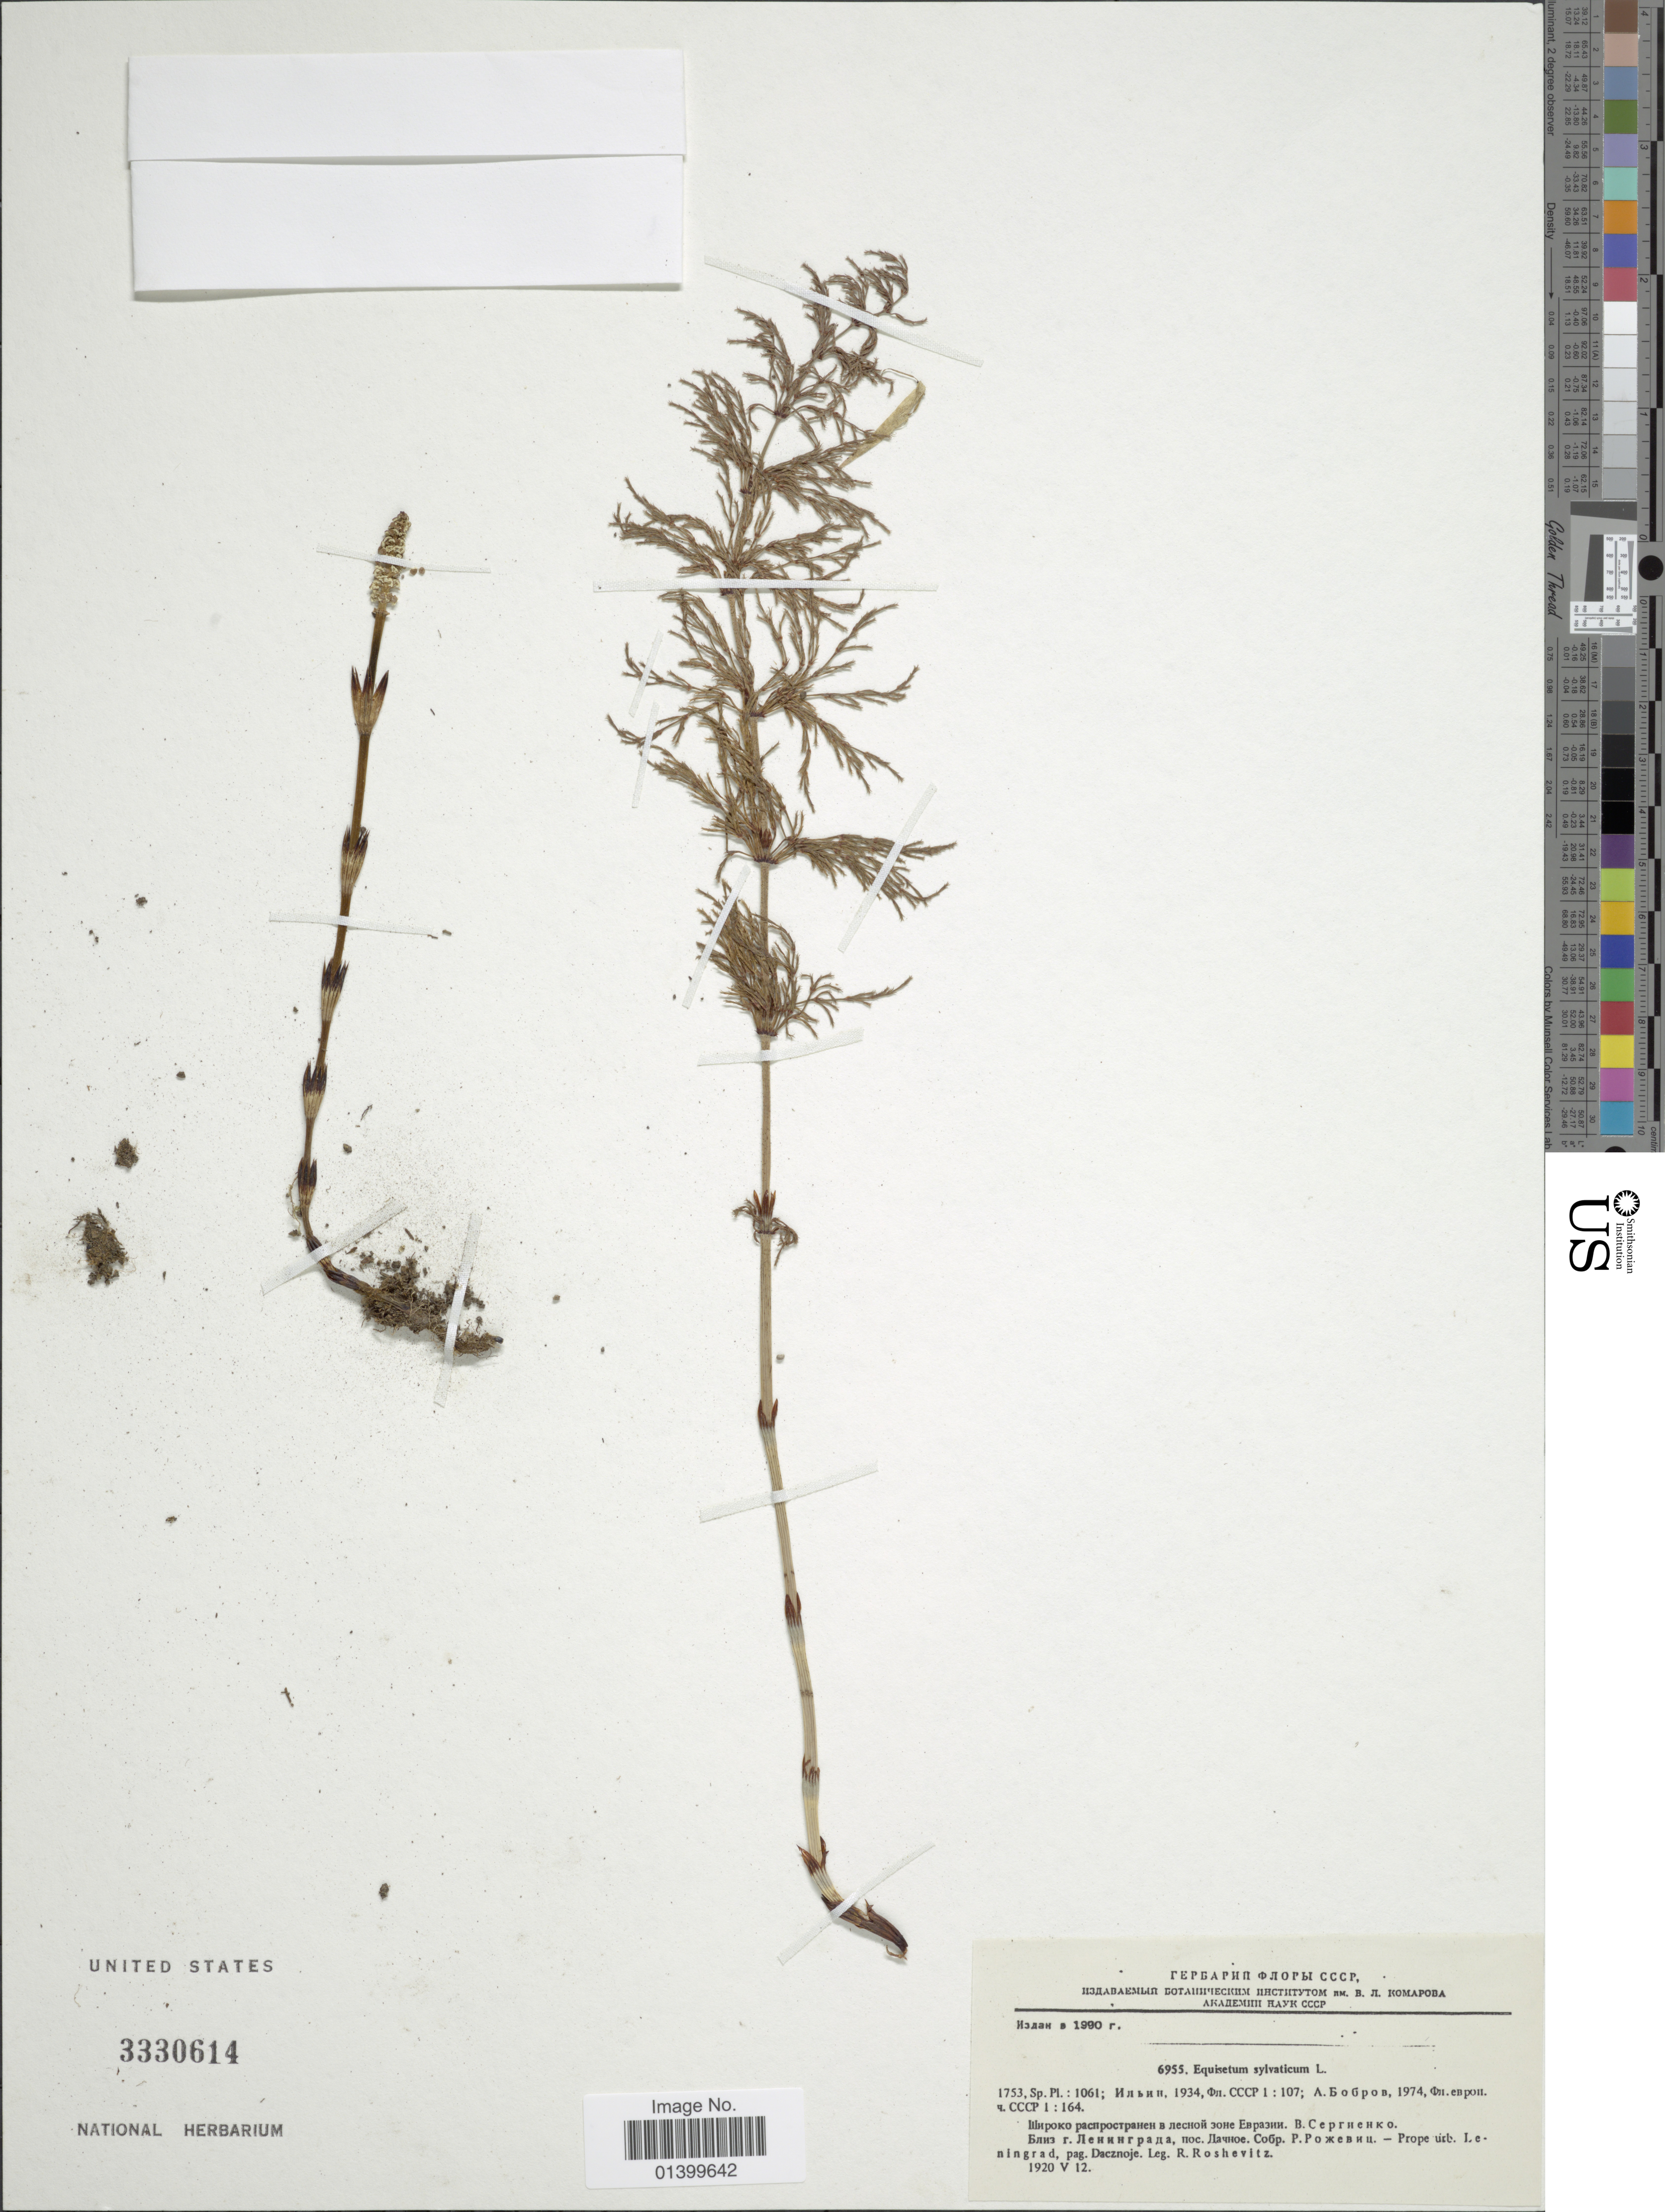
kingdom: Plantae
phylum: Tracheophyta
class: Polypodiopsida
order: Equisetales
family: Equisetaceae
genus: Equisetum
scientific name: Equisetum sylvaticum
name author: L.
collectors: R. J. Roshevitz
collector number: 6955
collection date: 1920-05-12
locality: Prope urb. Le-ningrad, pag. Dacznoje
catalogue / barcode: US 3330614